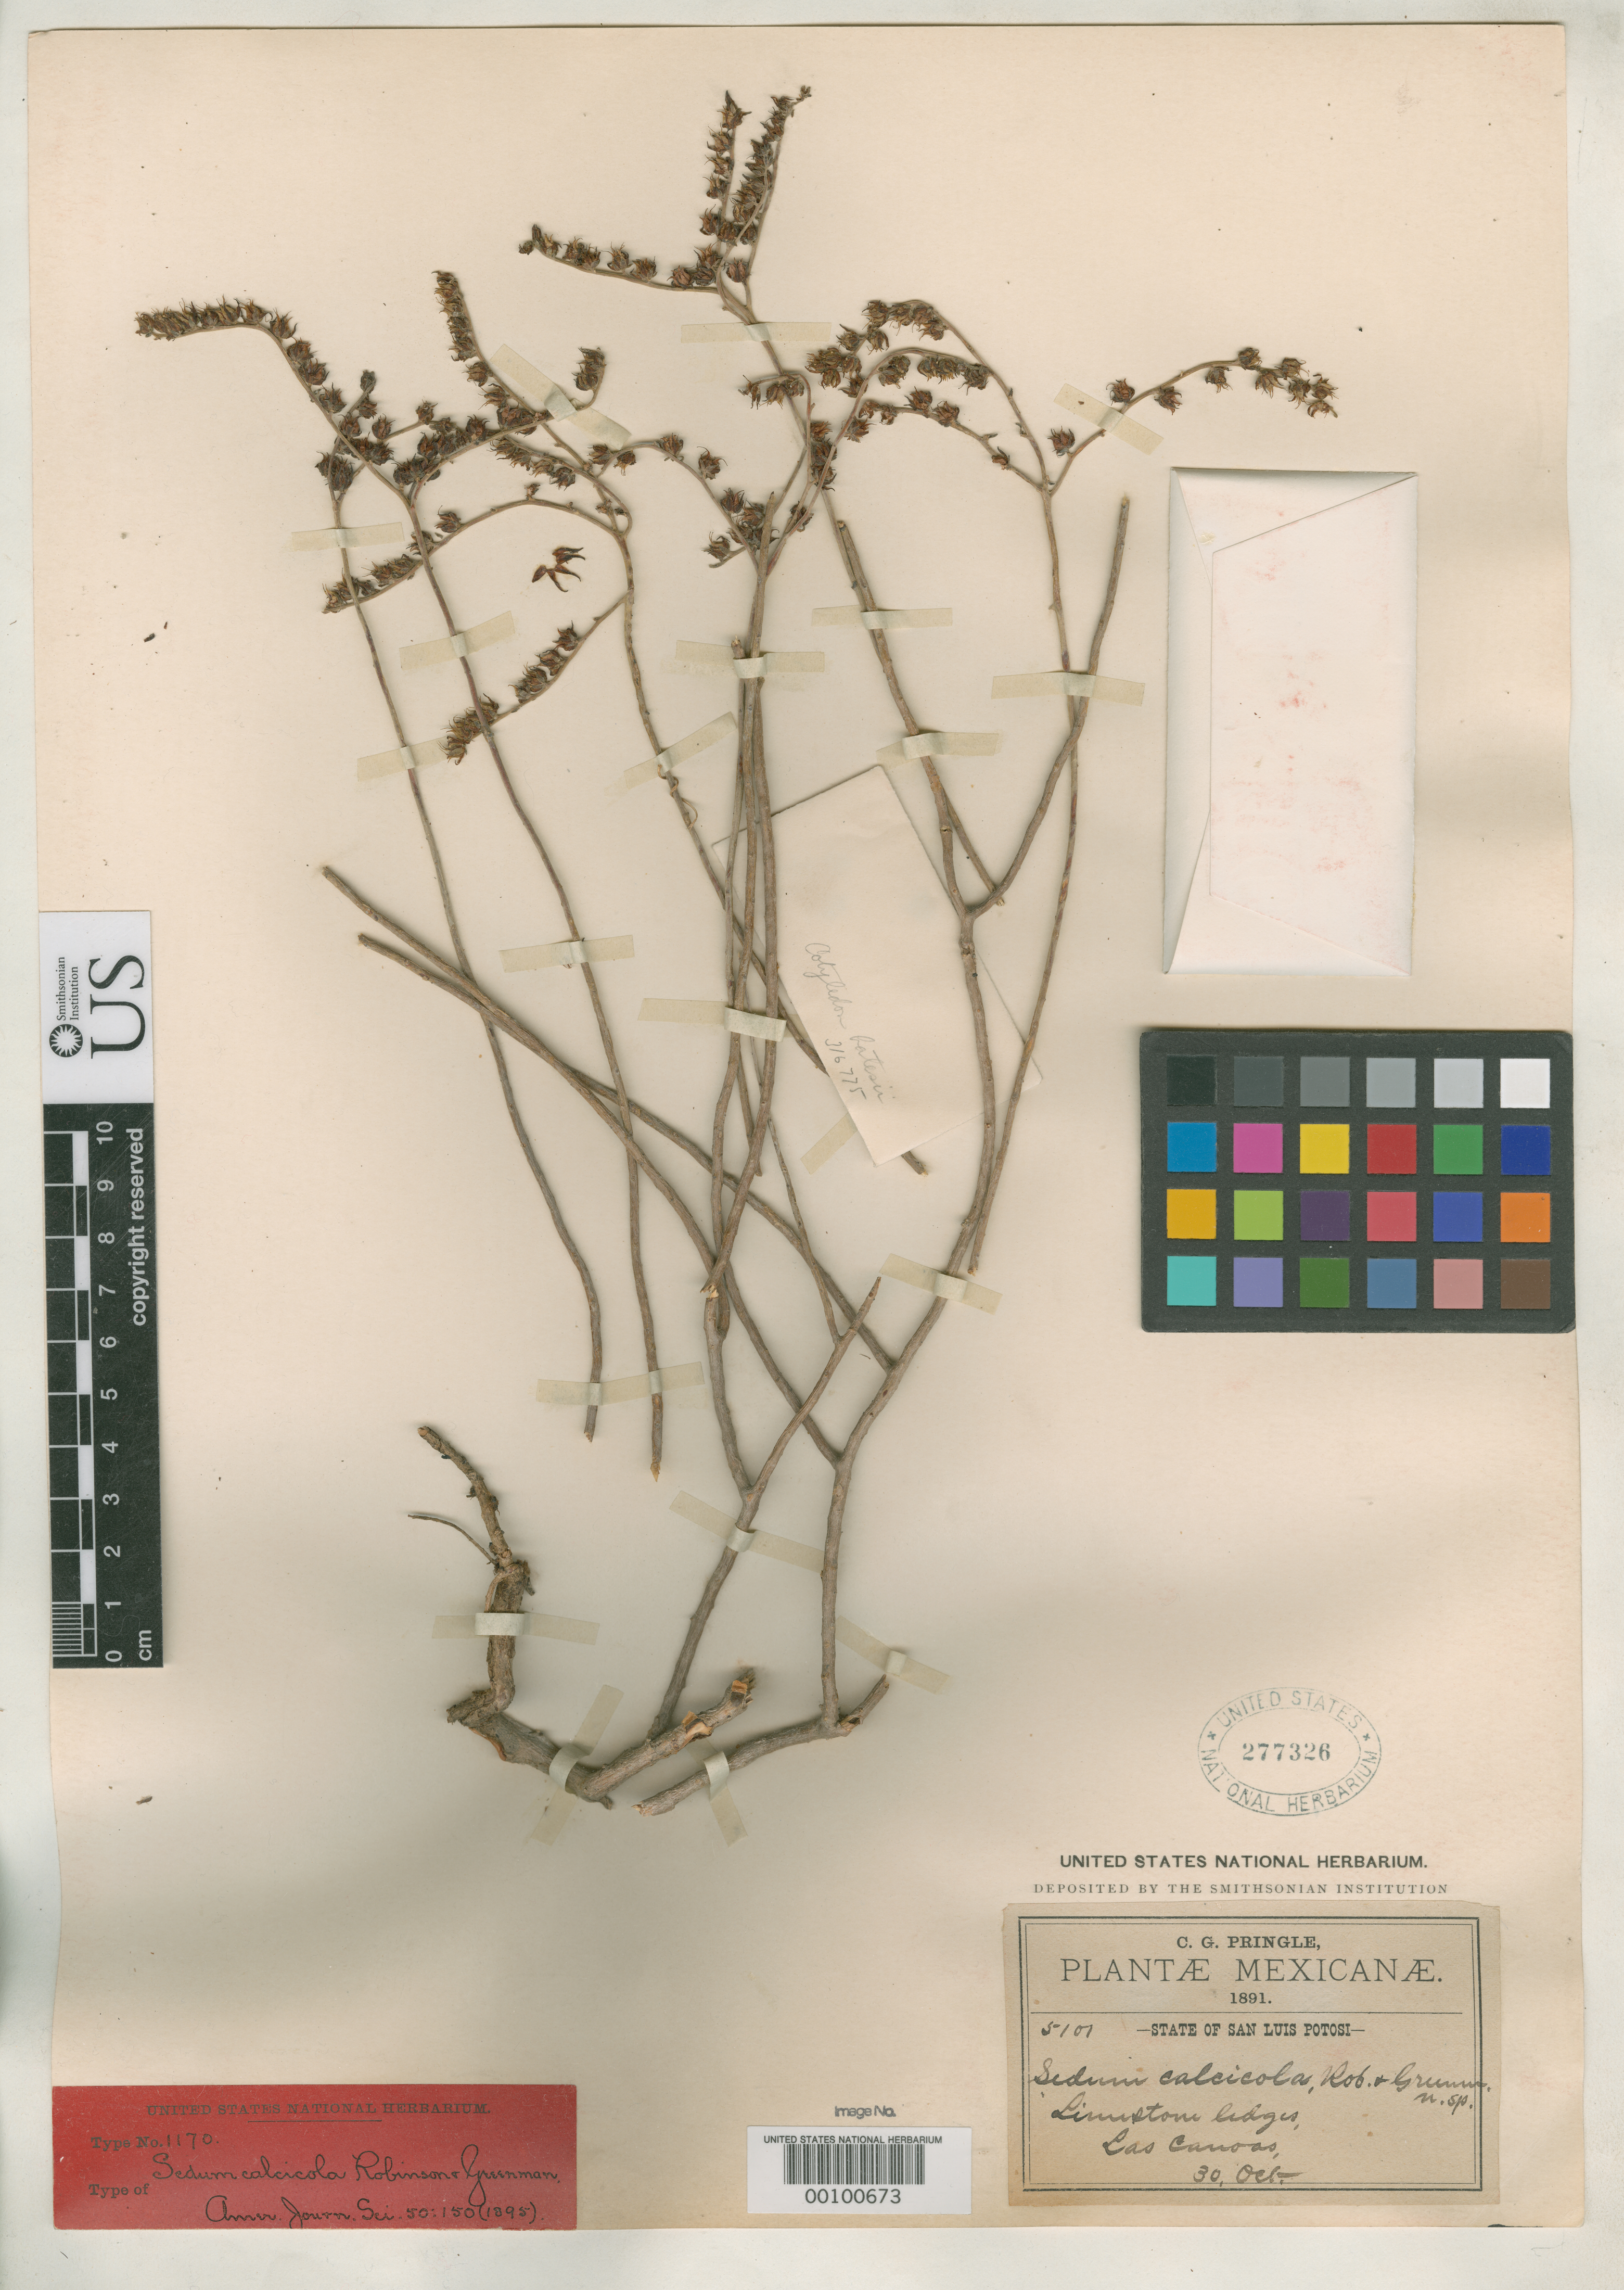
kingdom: Plantae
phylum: Tracheophyta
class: Magnoliopsida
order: Saxifragales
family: Crassulaceae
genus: Sedum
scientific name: Sedum calcicola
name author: B.L. Rob. & Greenm.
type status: Isotype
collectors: C. G. Pringle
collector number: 5101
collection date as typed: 30 Oct 1891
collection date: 1891-10-30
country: Mexico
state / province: San Luis Potosi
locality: Las Cuevas.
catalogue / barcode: US 277326